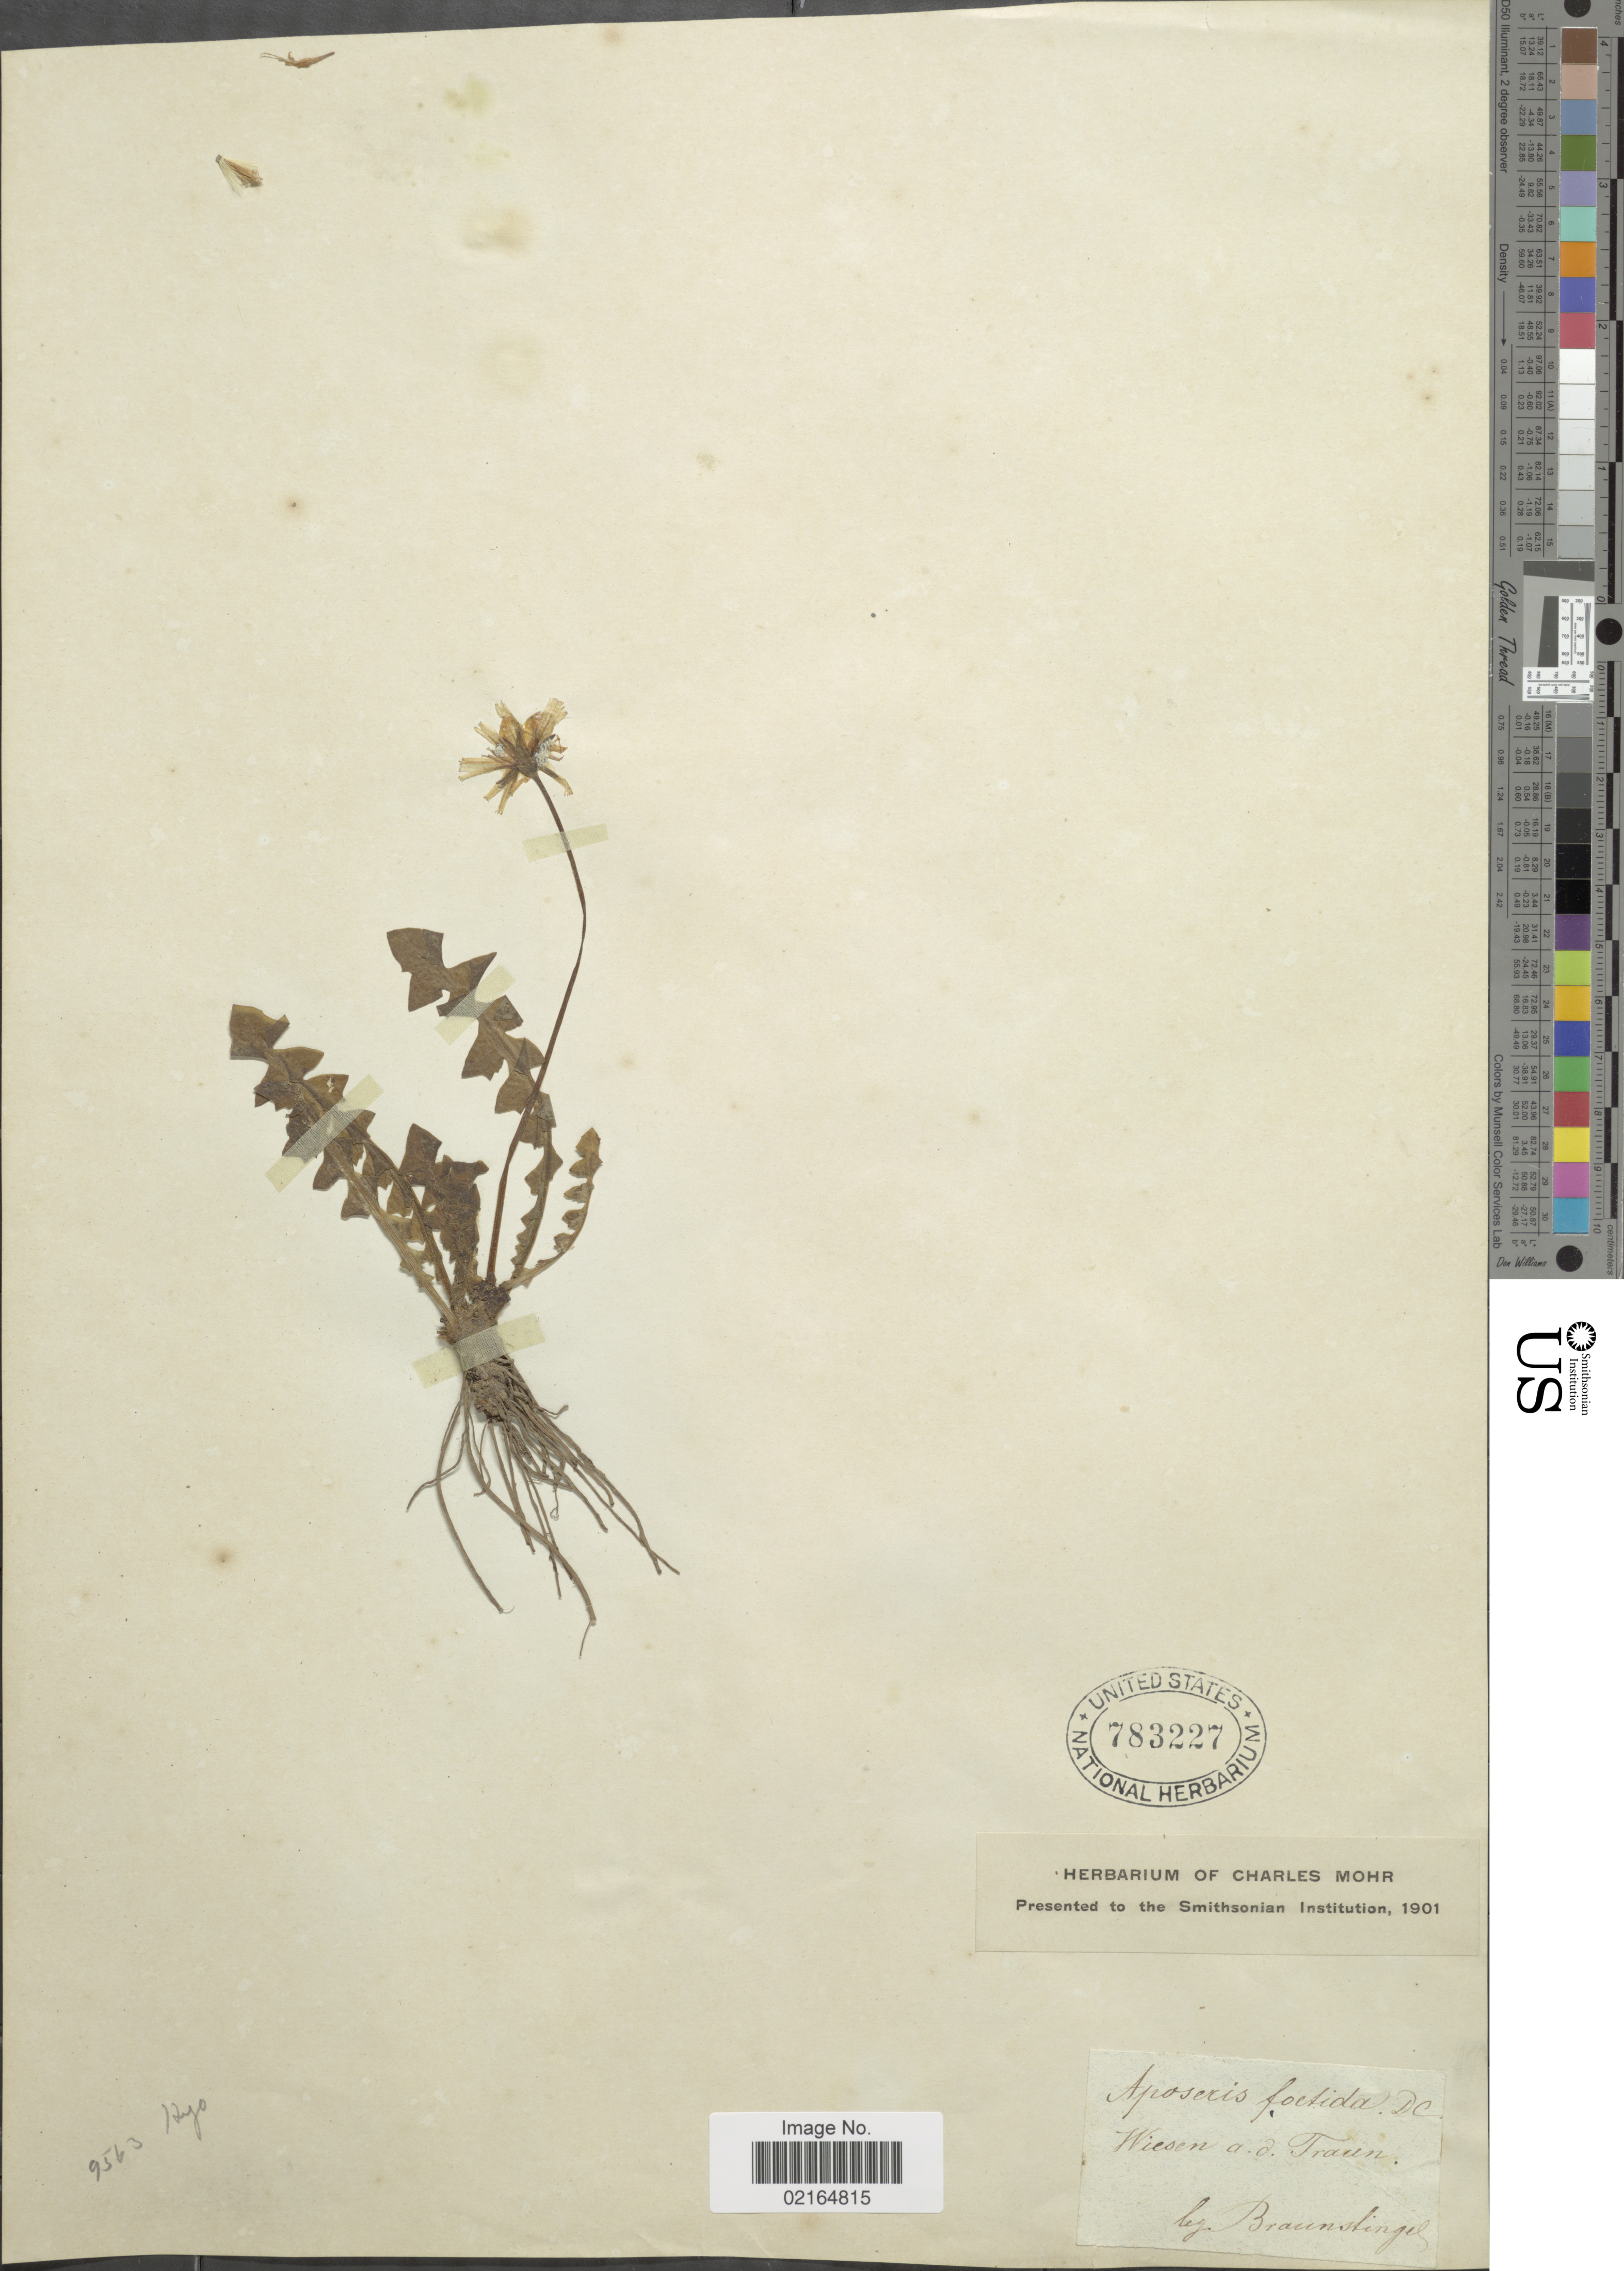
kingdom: Plantae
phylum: Tracheophyta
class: Magnoliopsida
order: Asterales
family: Asteraceae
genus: Aposeris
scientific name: Aposeris foetida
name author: (L.) Less.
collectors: Braunstinge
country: Austria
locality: Wiesen a.d. Traun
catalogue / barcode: US 783227